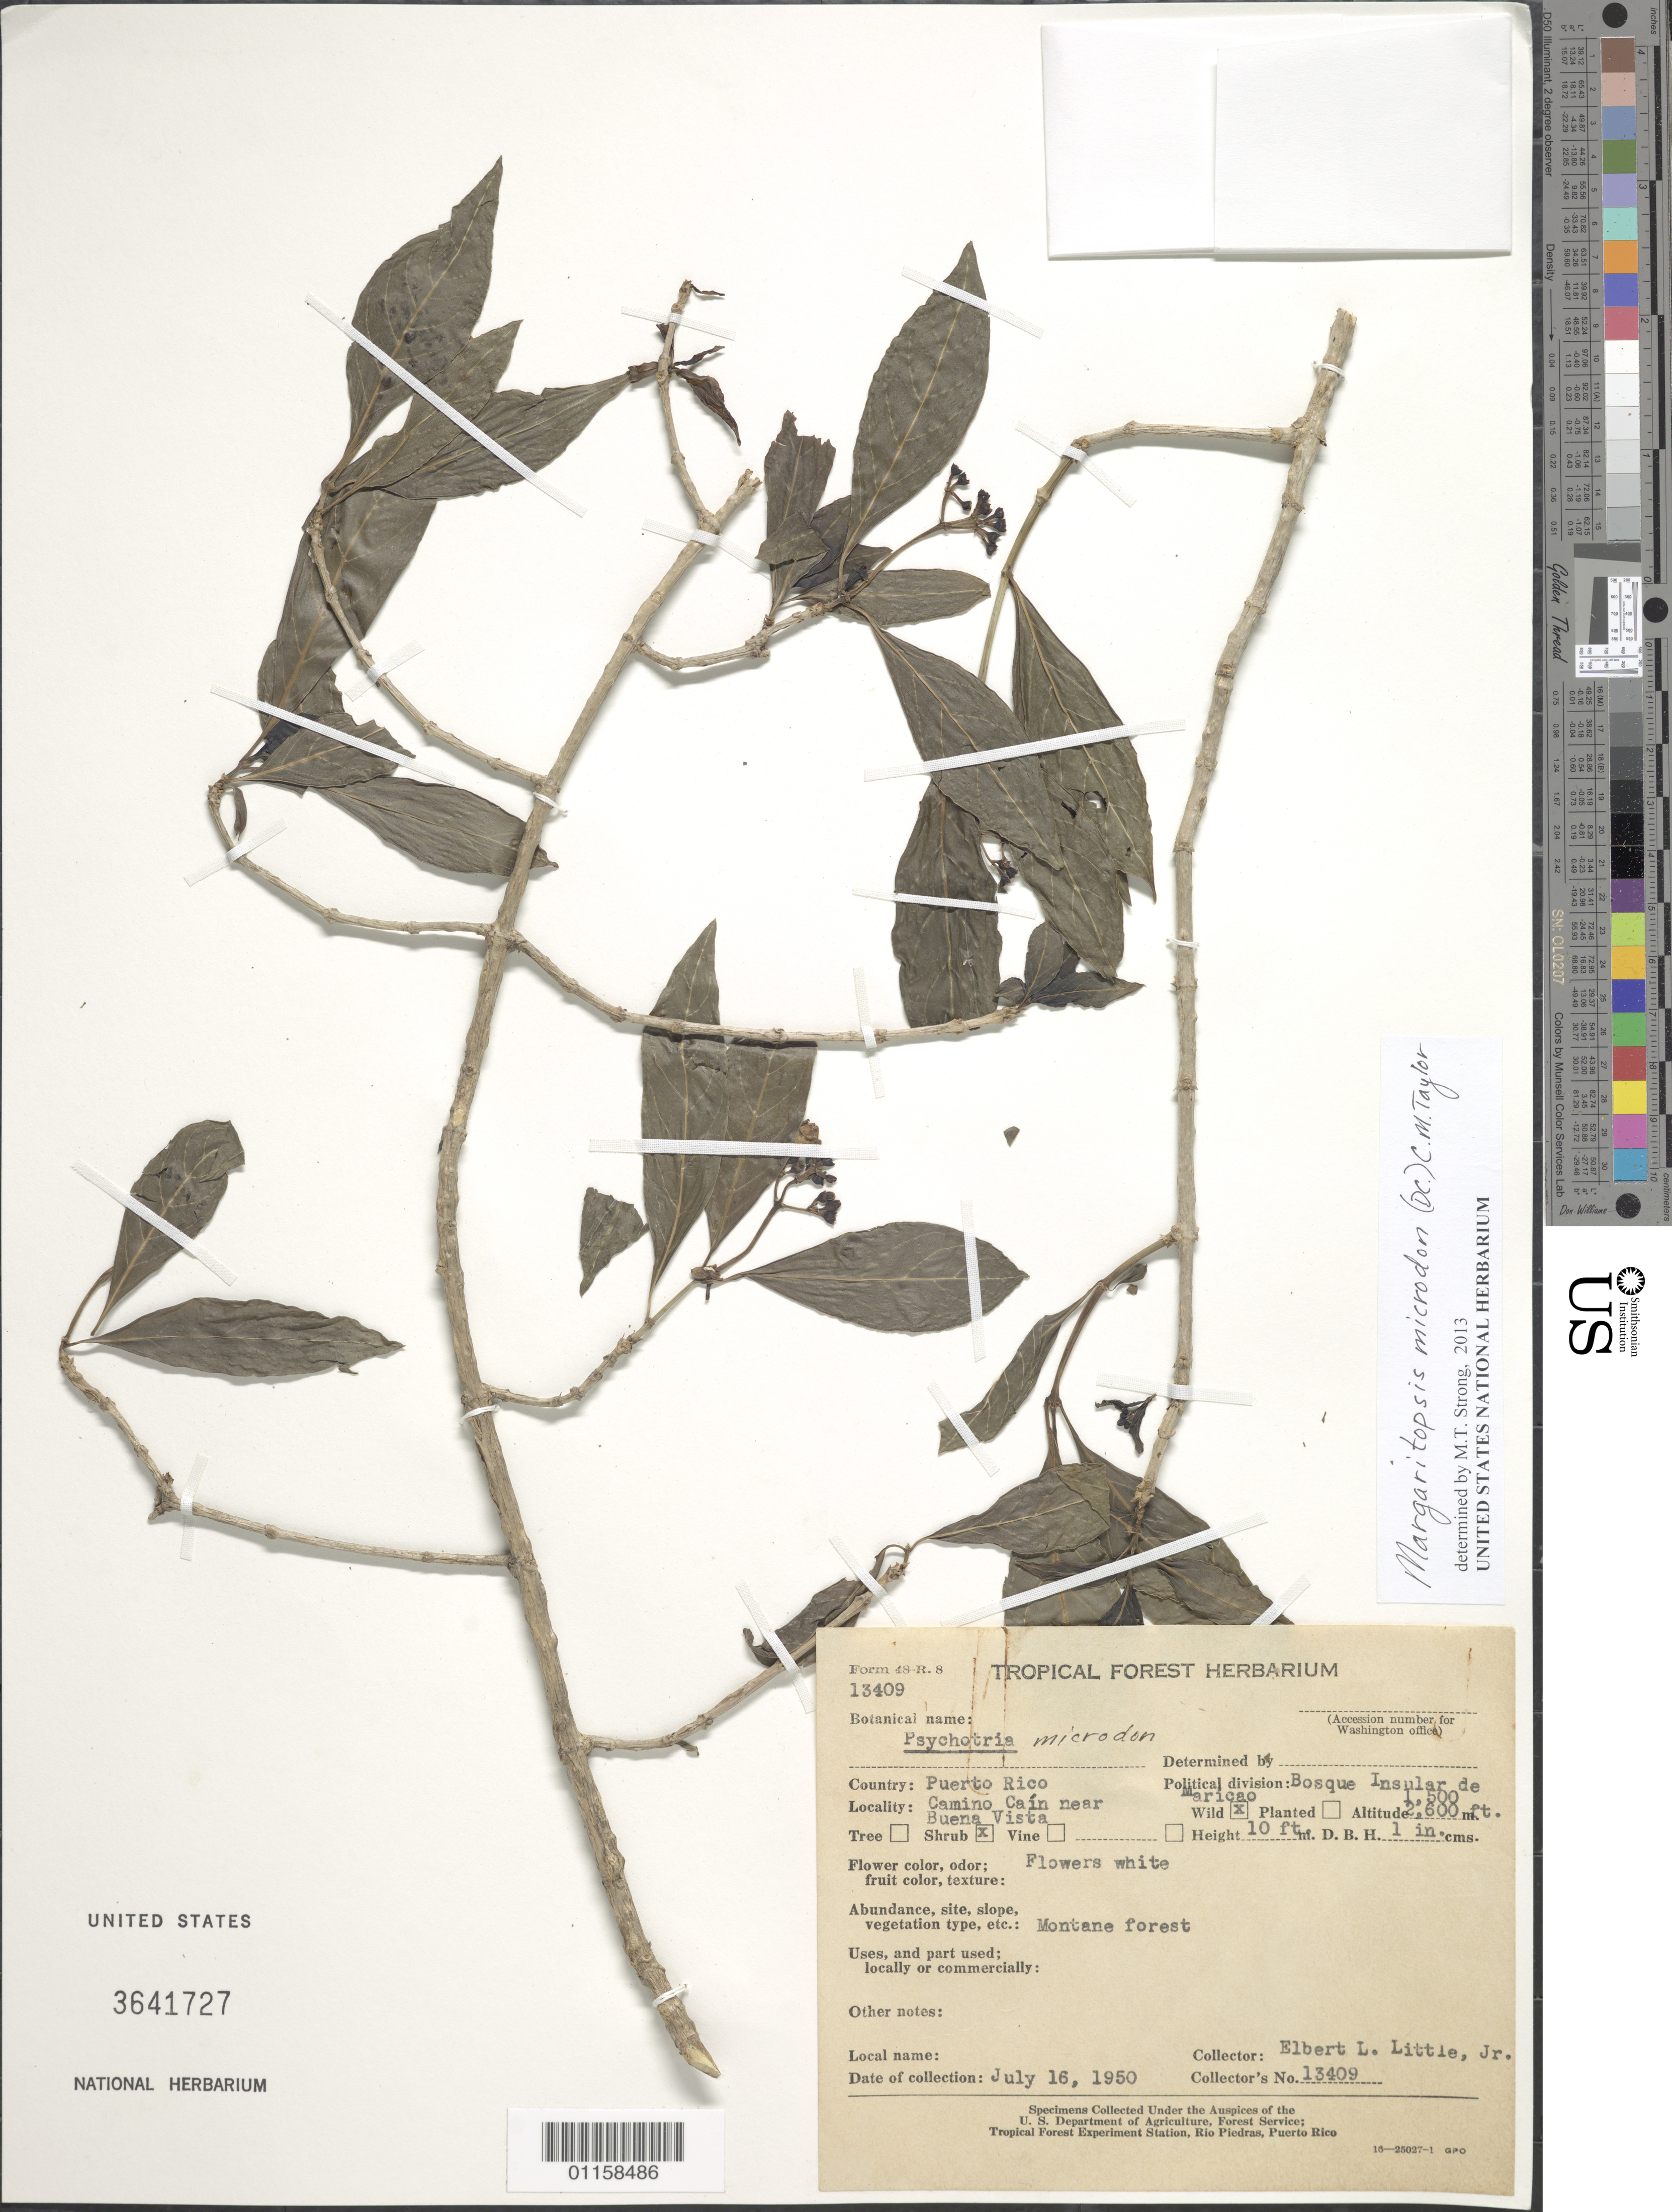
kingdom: Plantae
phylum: Tracheophyta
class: Magnoliopsida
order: Gentianales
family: Rubiaceae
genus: Margaritopsis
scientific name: Margaritopsis microdon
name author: (DC.) C.M. Taylor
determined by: Strong, M. T., (US), Smithsonian Institution - National Museum of Natural History (UNITED STATES)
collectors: E. L. Little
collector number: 13409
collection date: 1950-07-16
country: Puerto Rico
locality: Bosque Insular de Maricao; Camino Caín, near Buena Vista.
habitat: Montane forest.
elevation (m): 457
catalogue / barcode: US 3641727